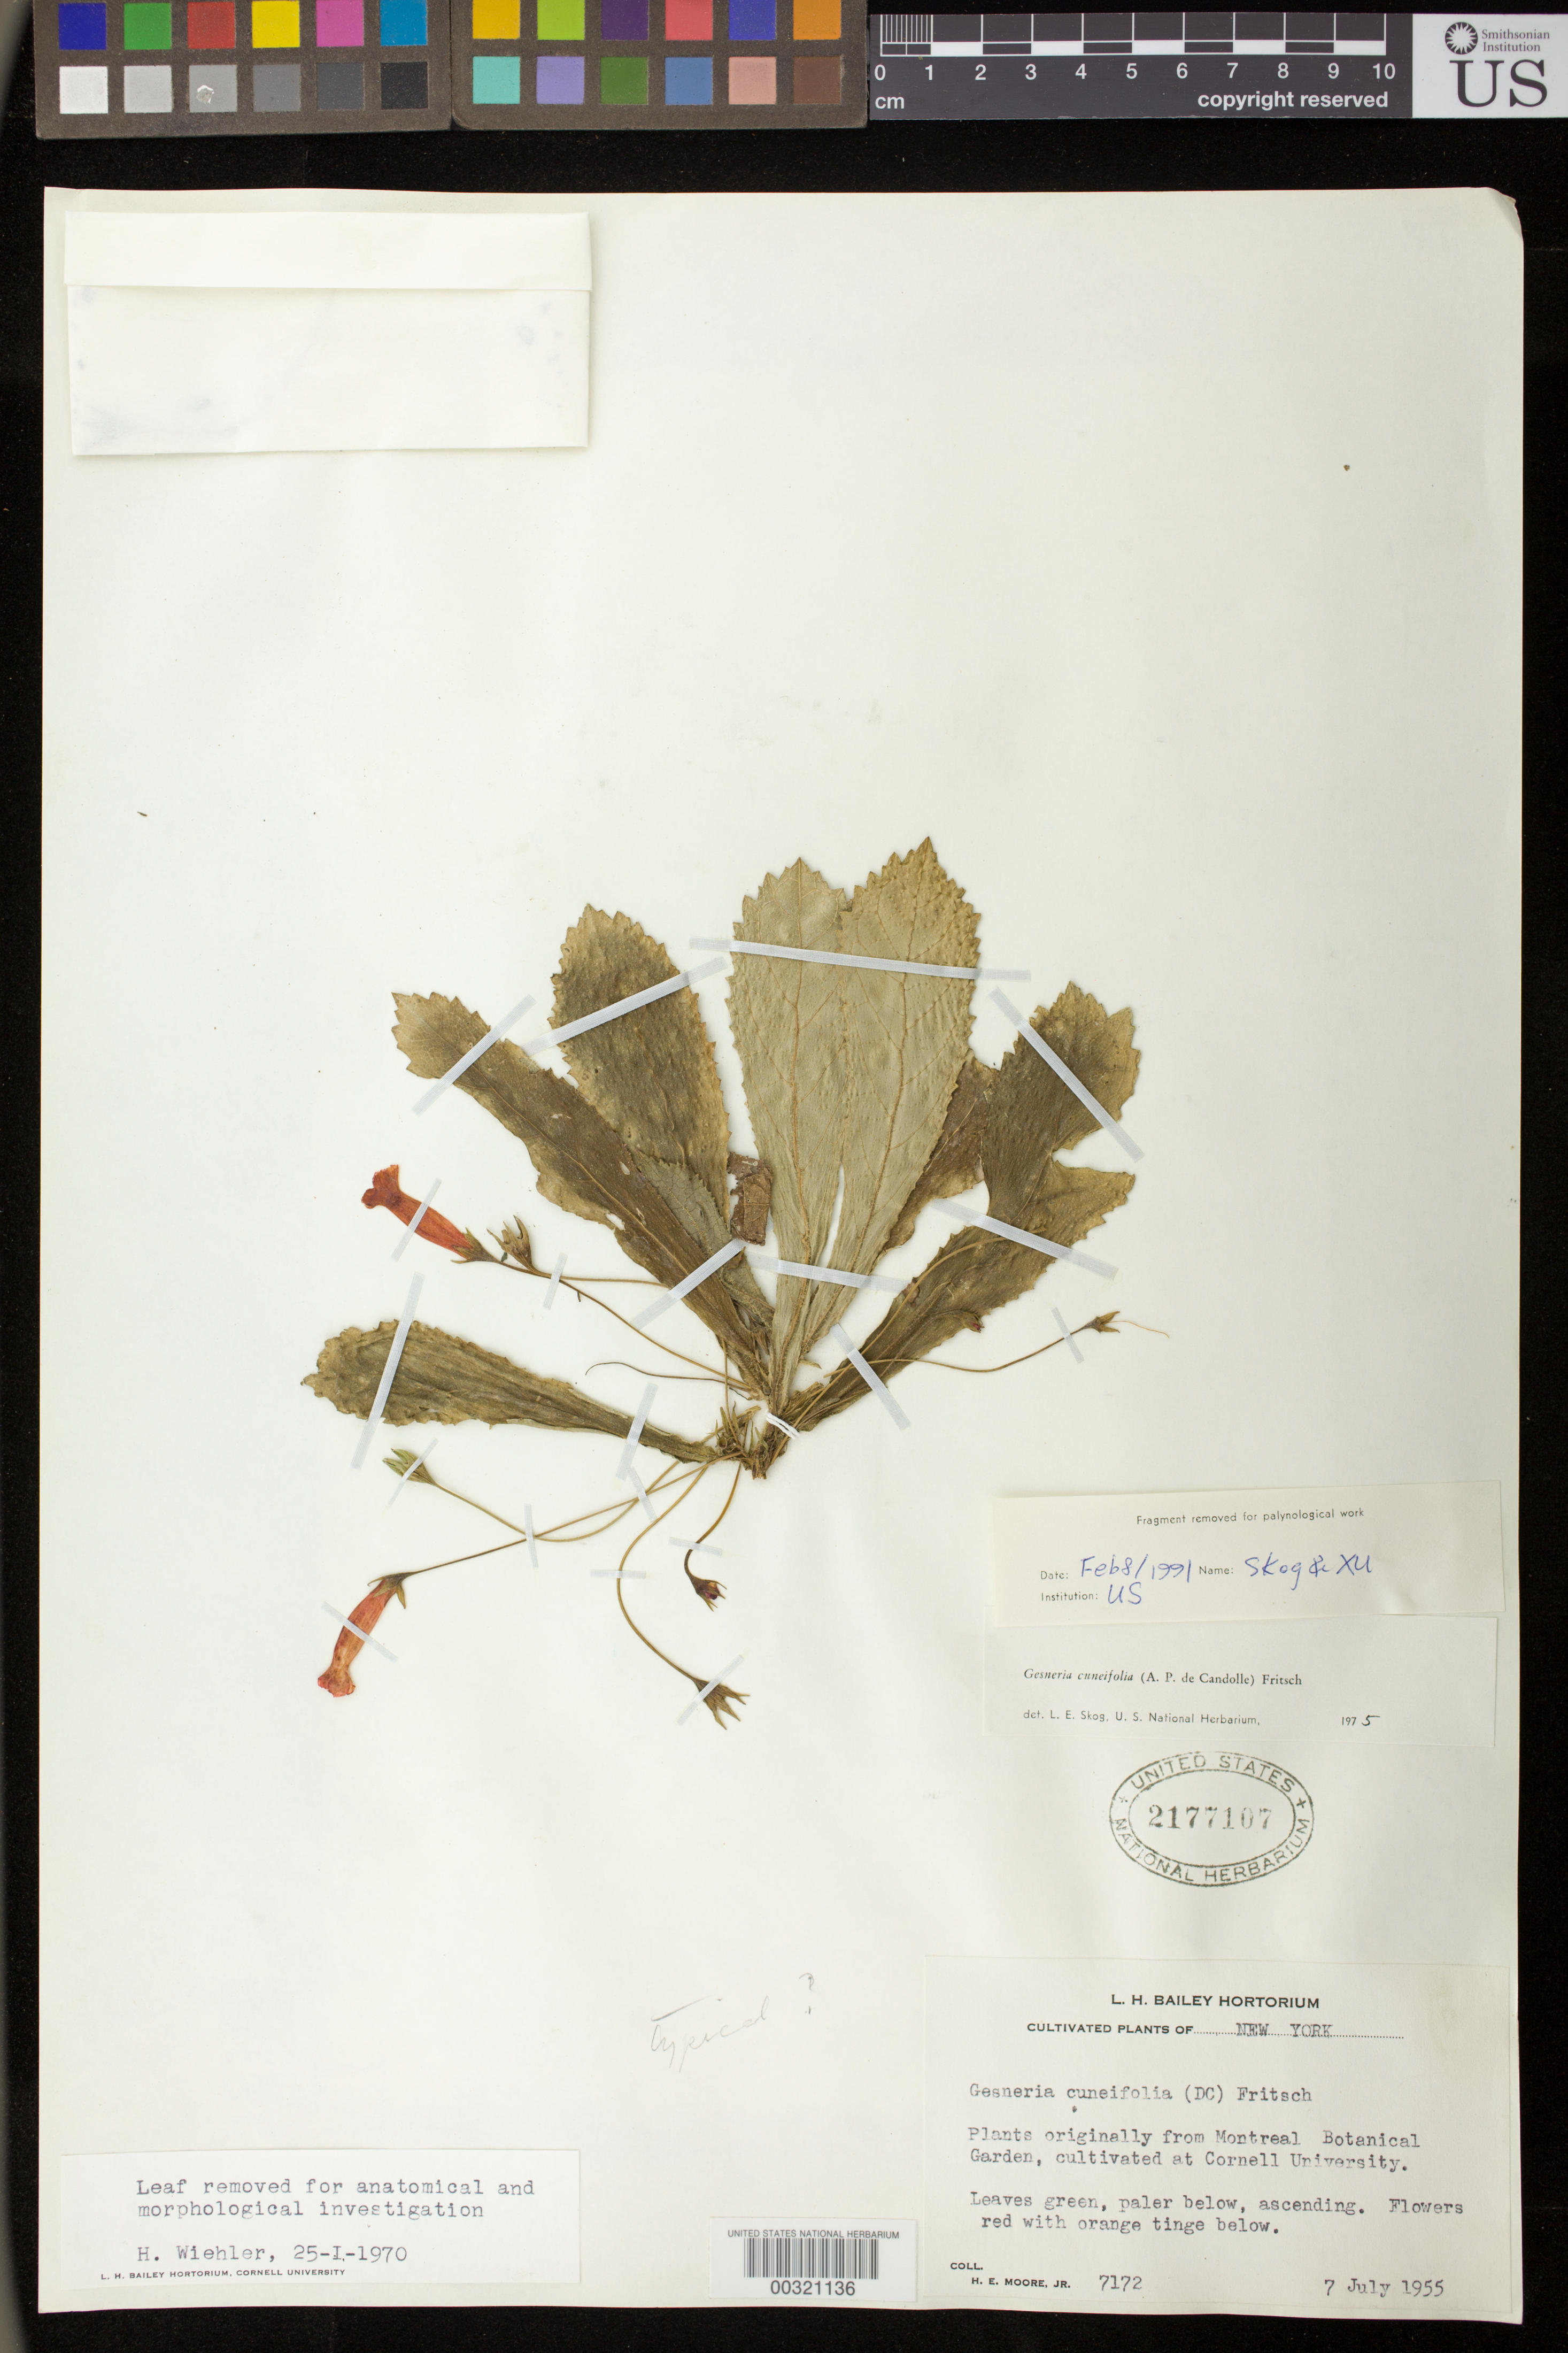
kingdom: Plantae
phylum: Tracheophyta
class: Magnoliopsida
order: Lamiales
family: Gesneriaceae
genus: Gesneria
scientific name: Gesneria cuneifolia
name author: (DC.) Fritsch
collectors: H. E. Moore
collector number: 7172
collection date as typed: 07 Jul 1955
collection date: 1955-07-07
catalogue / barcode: US 2177107